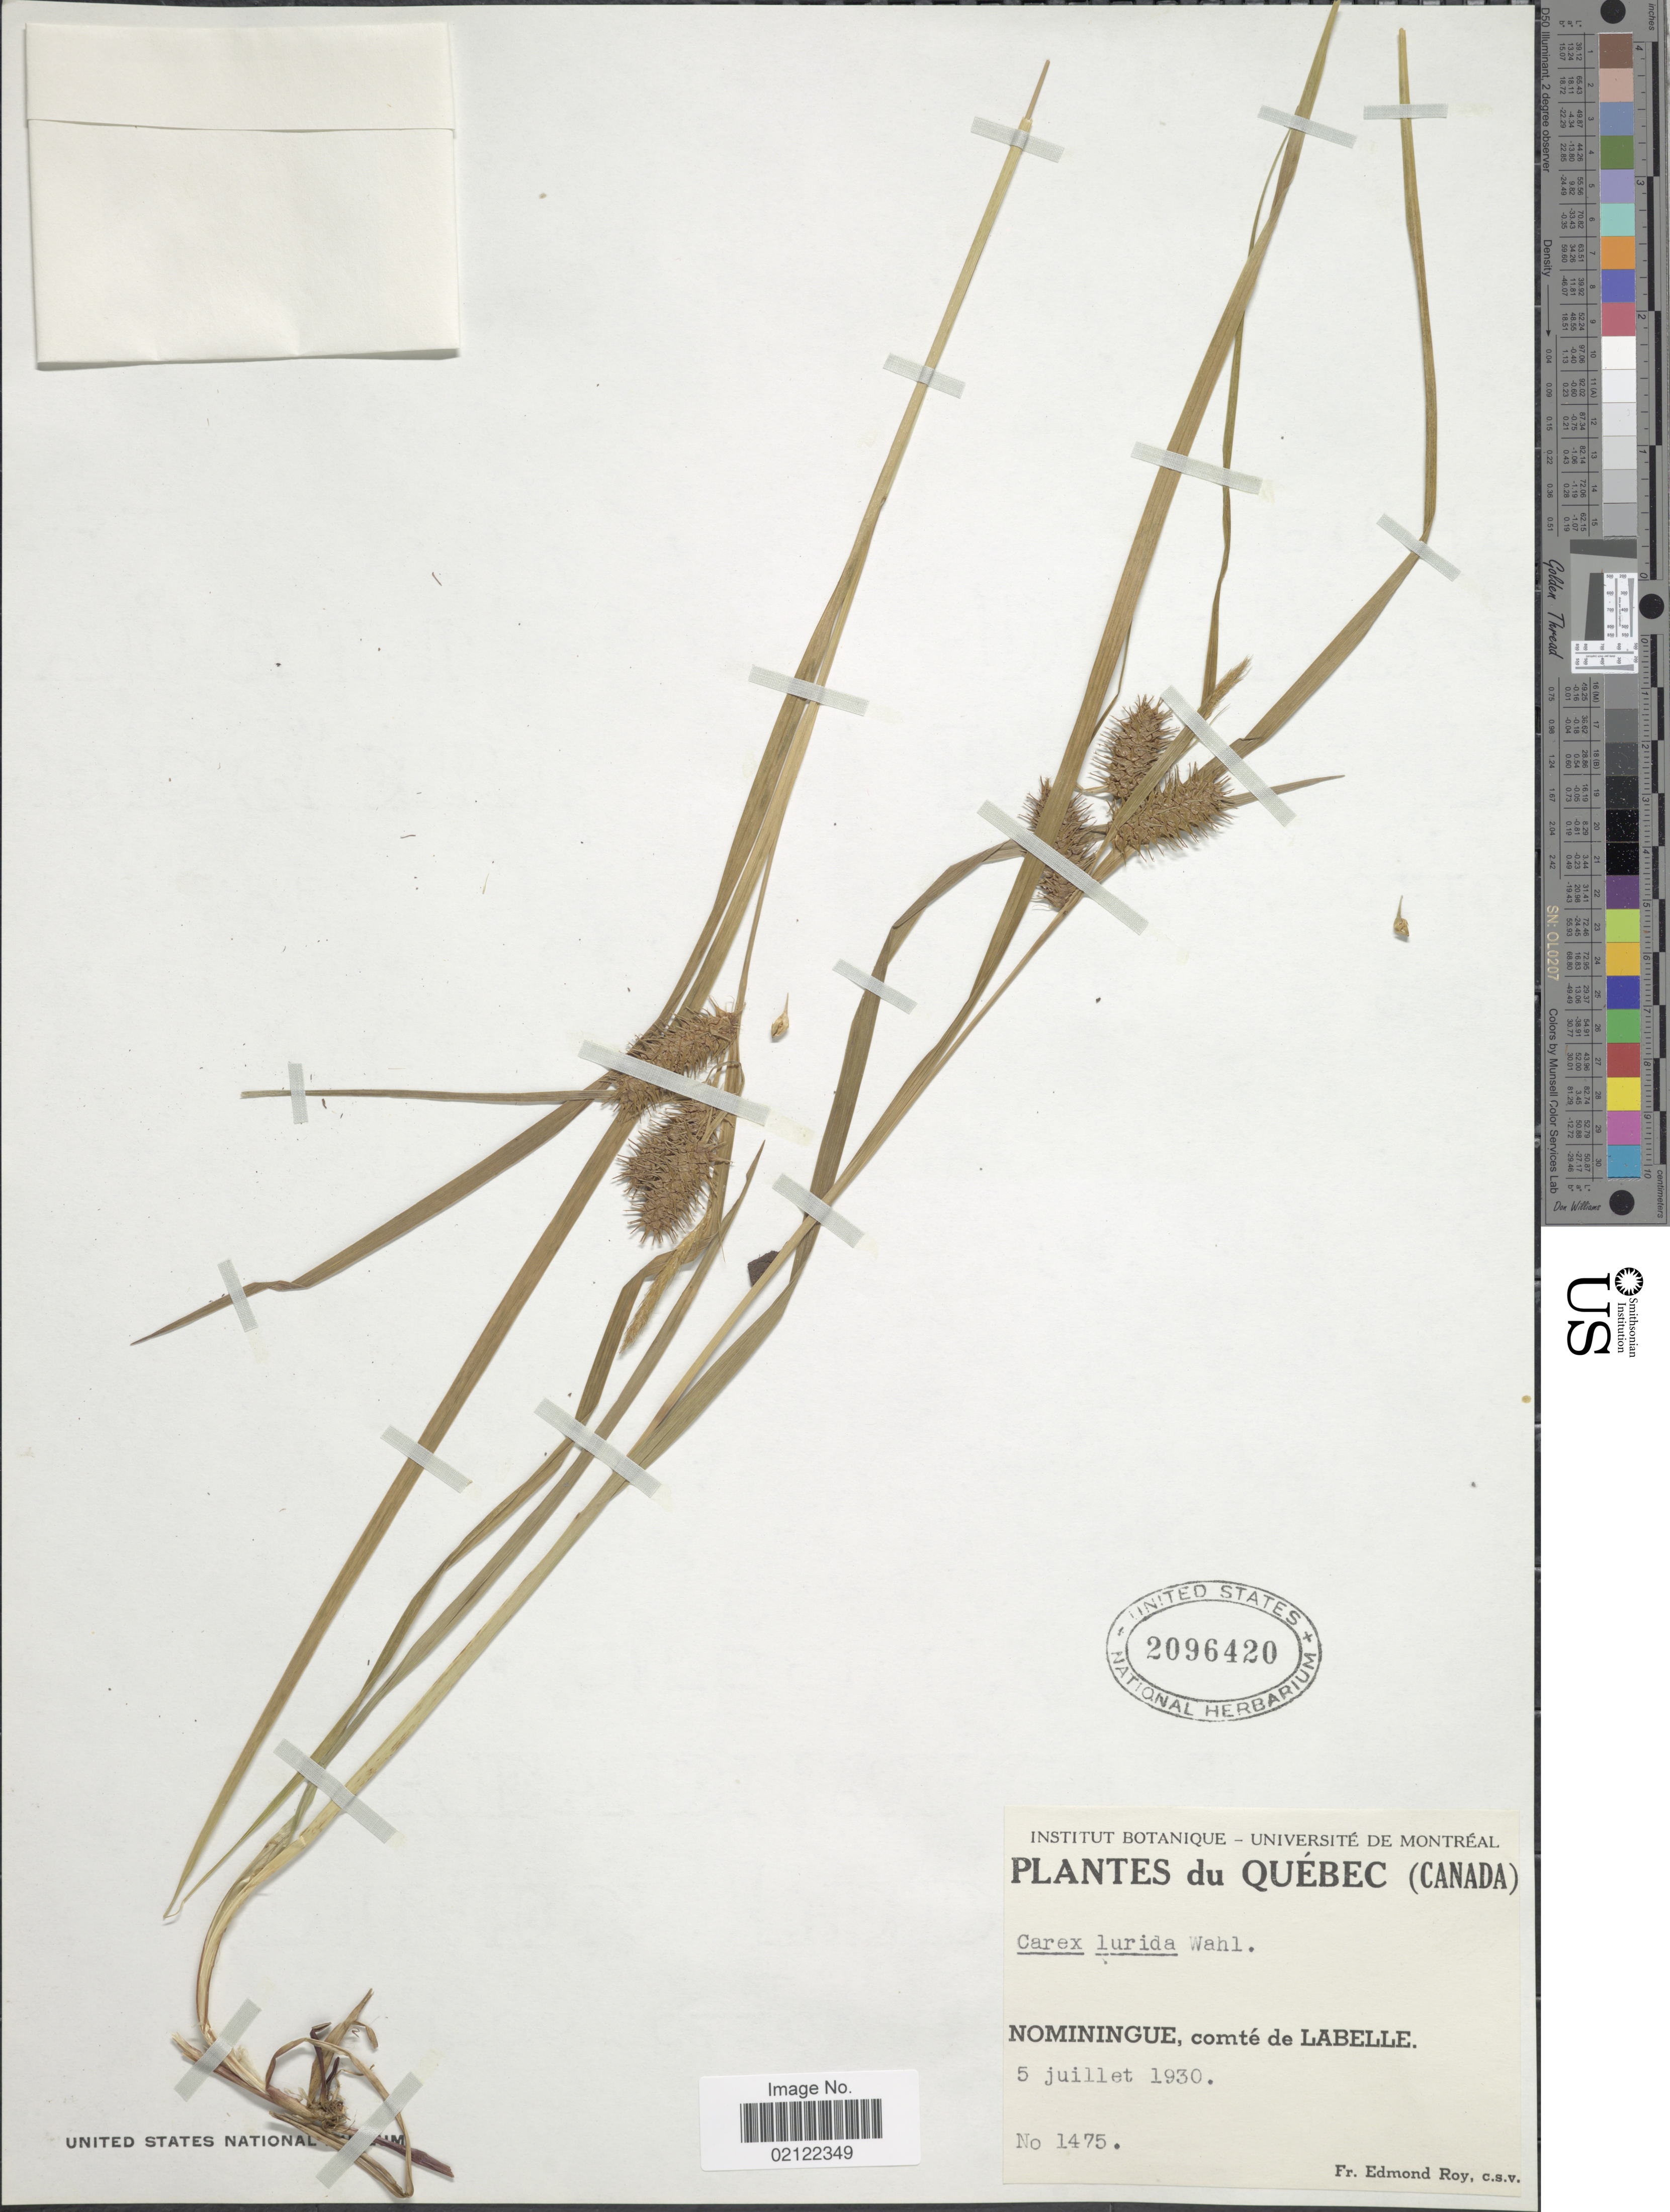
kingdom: Plantae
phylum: Tracheophyta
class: Liliopsida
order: Poales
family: Cyperaceae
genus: Carex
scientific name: Carex lurida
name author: Wahlenb.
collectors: E. Roy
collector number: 1475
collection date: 1930-07-05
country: Canada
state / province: Quebec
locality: Nominingue, comte de Labelle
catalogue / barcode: US 2096420